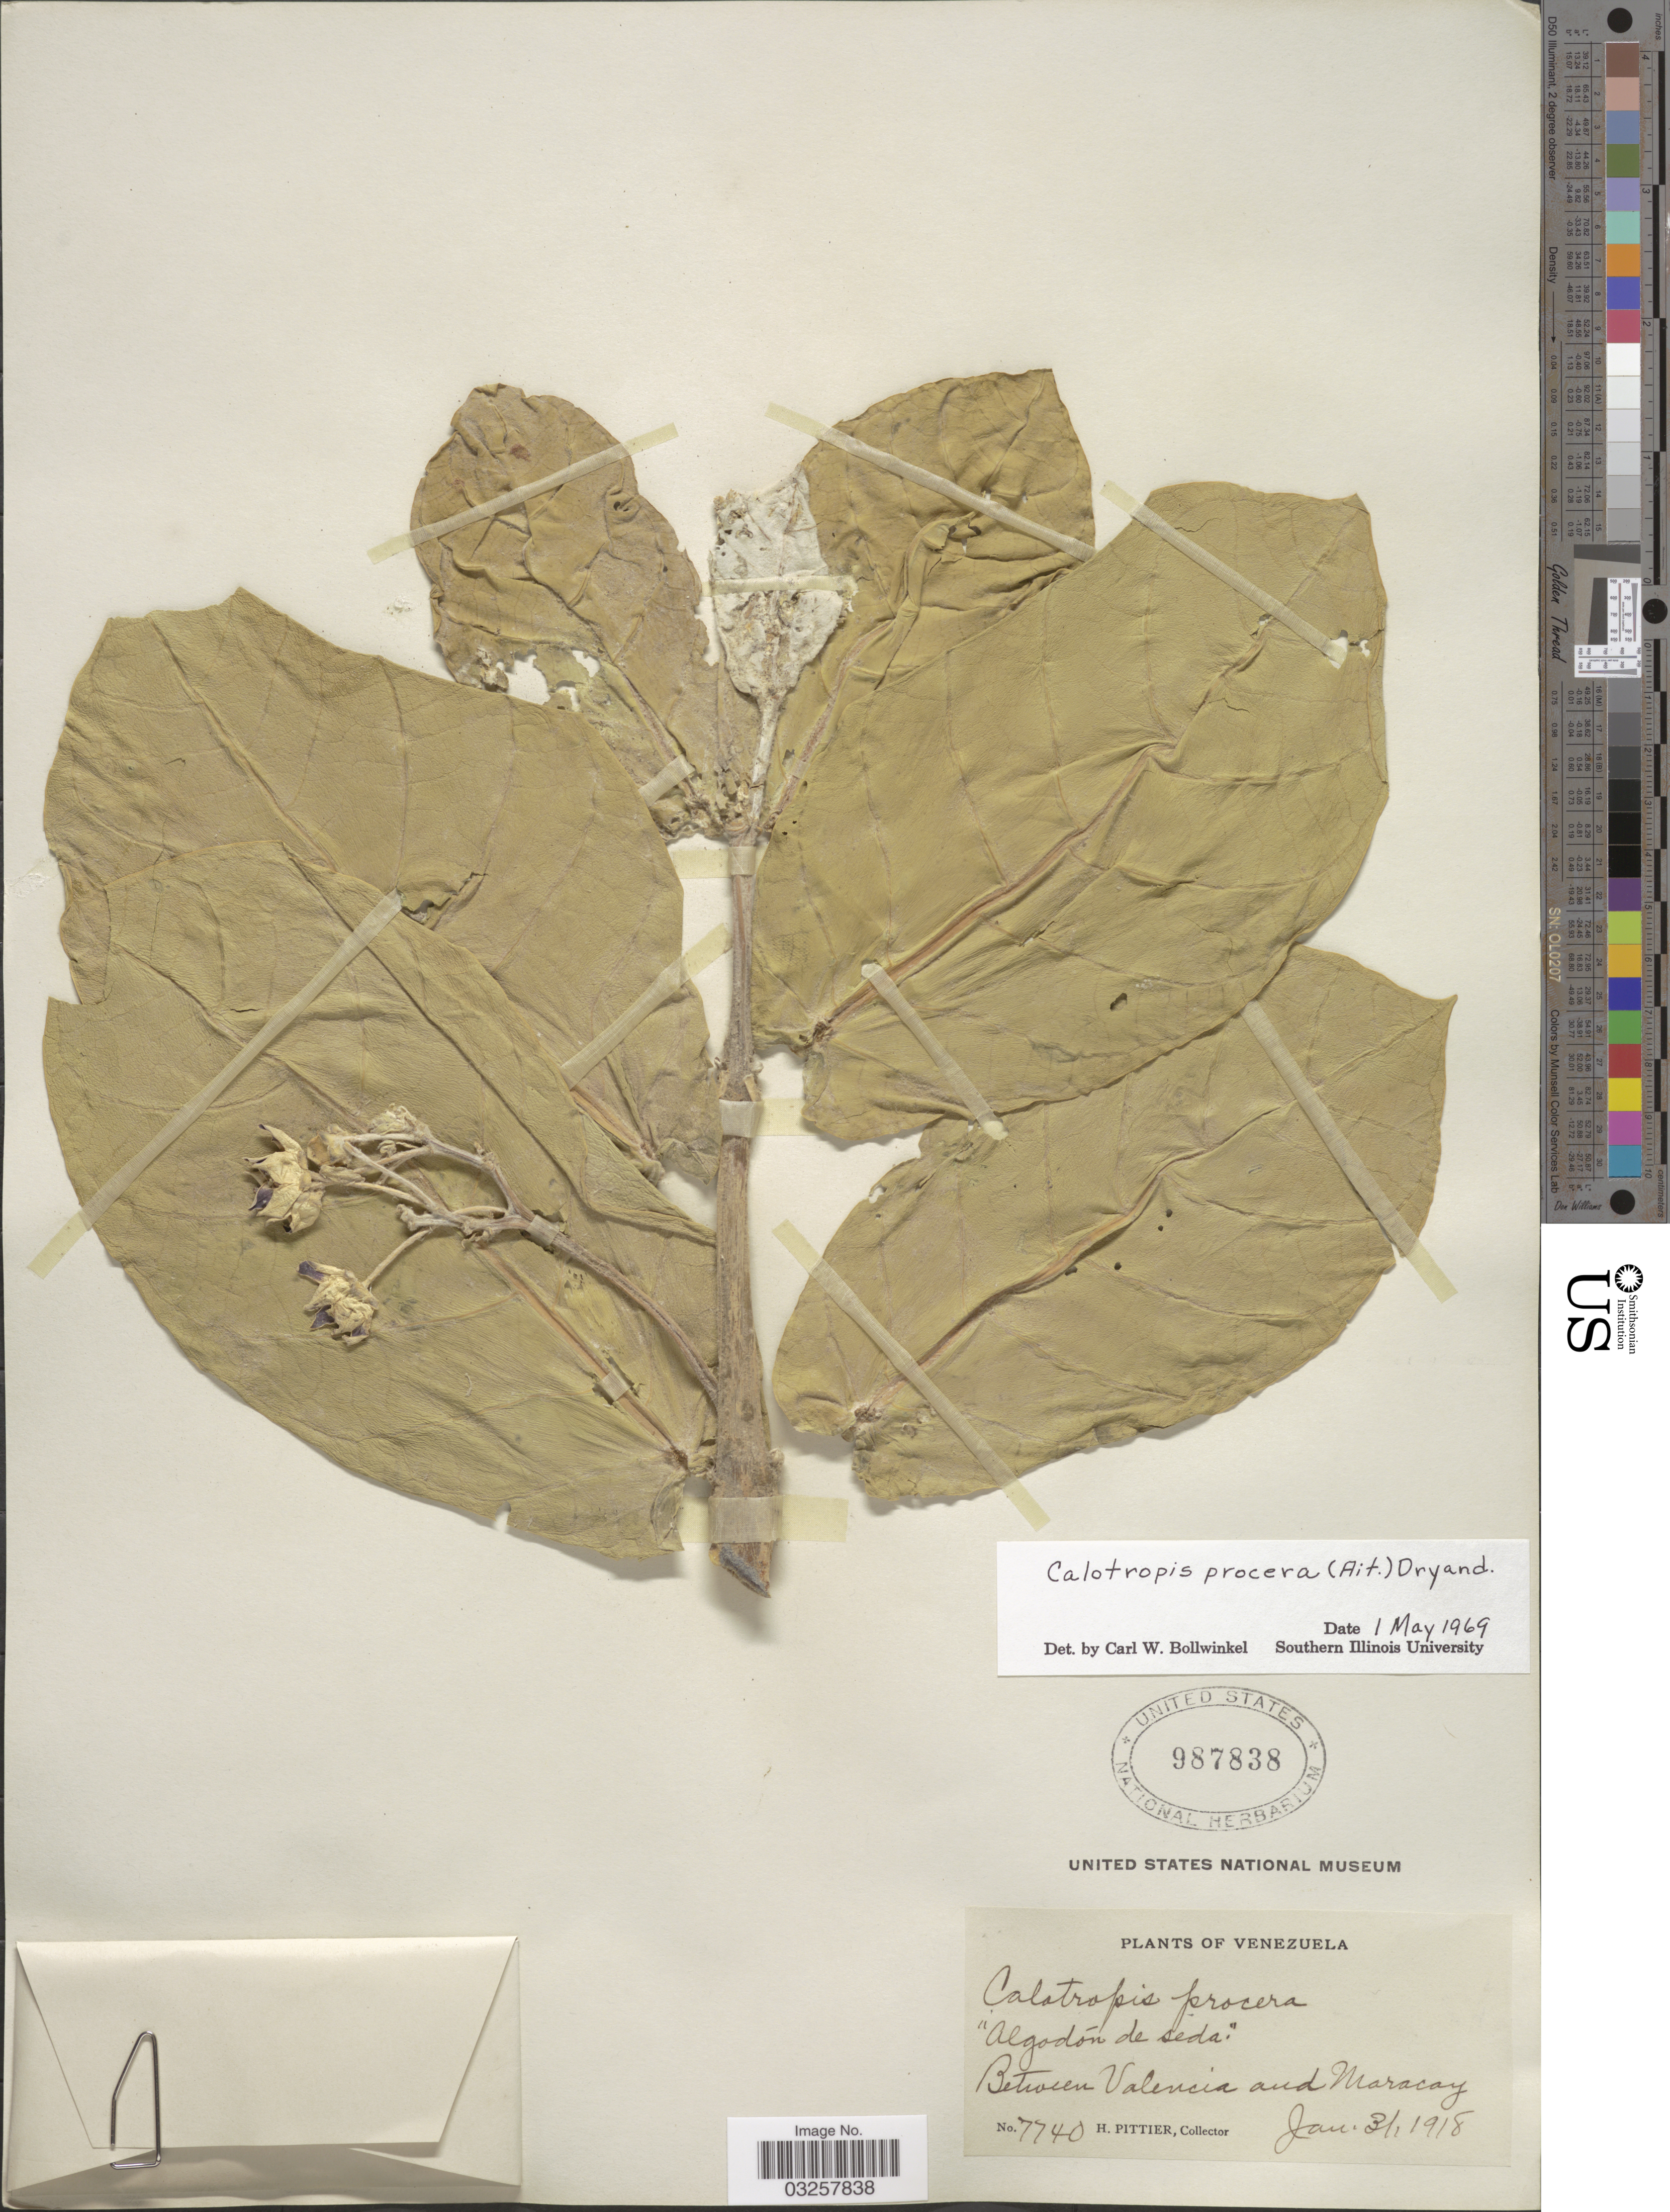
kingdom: Plantae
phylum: Tracheophyta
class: Magnoliopsida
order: Gentianales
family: Apocynaceae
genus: Calotropis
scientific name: Calotropis procera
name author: (Aiton) W.T. Aiton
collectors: H. F. Pittier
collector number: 7740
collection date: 1918-01-31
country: Venezuela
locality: Between Valencia and Maracay.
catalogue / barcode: US 987838